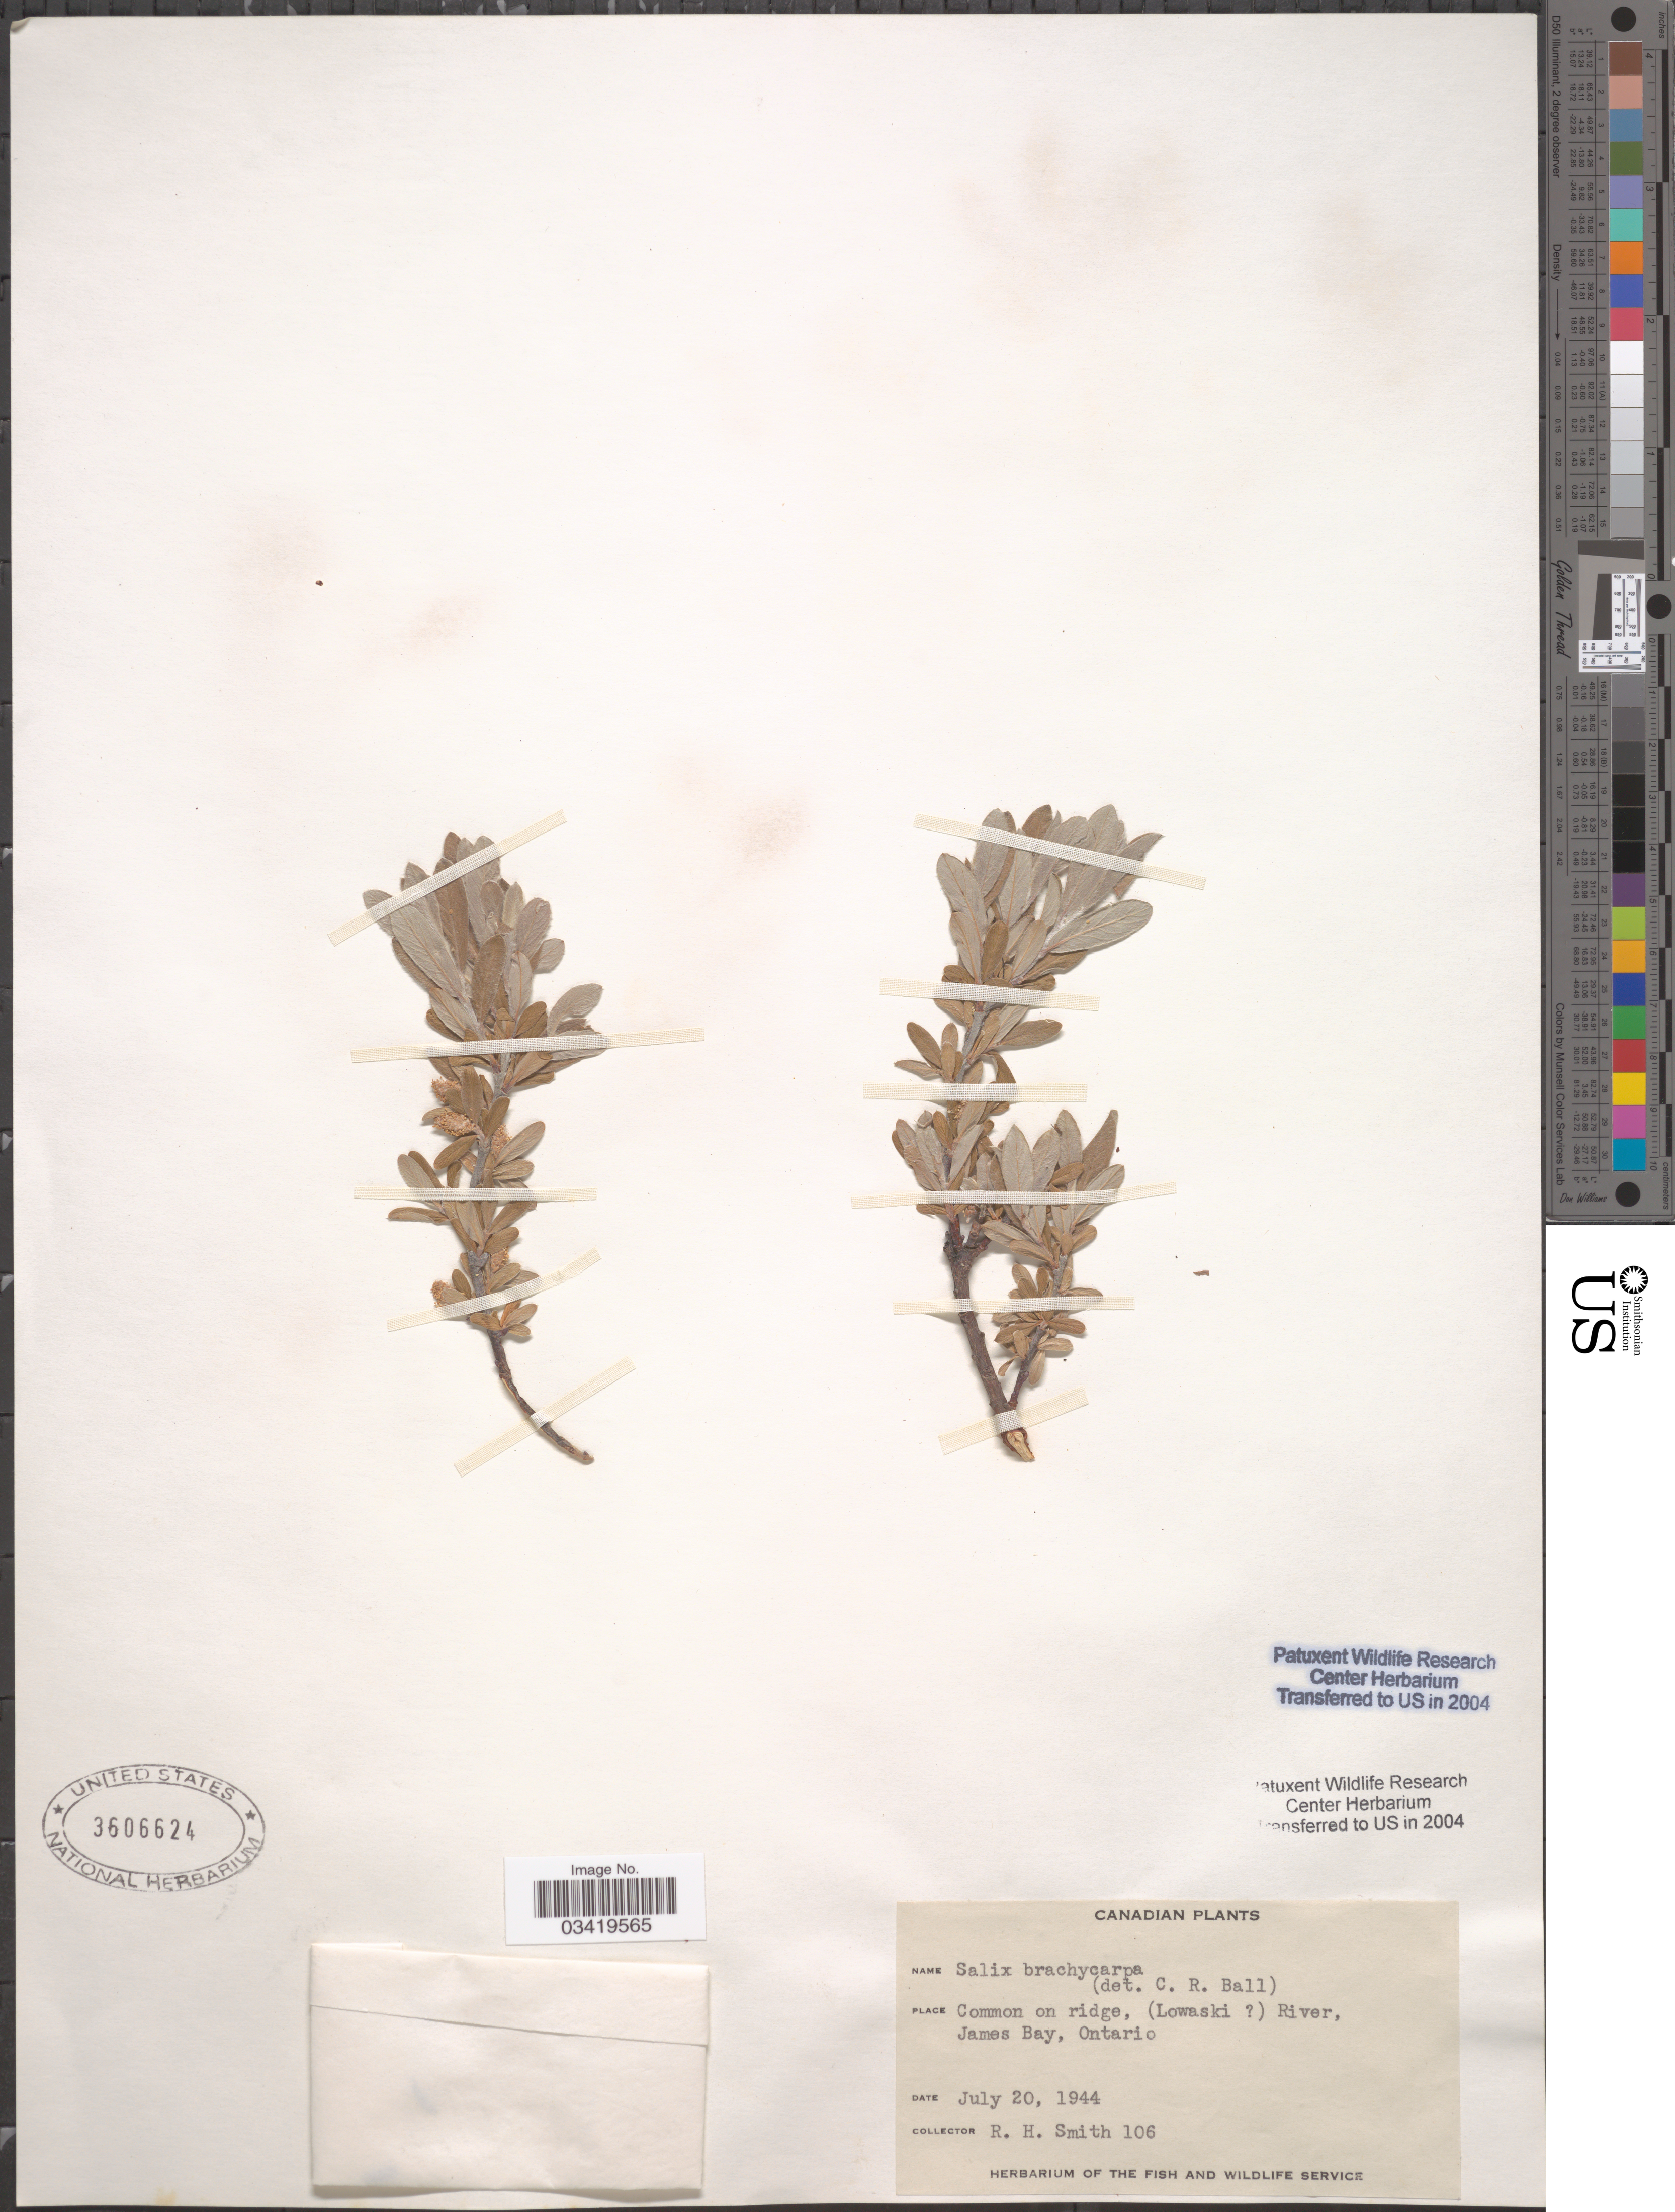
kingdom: Plantae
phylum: Tracheophyta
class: Magnoliopsida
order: Malpighiales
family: Salicaceae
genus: Salix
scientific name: Salix brachycarpa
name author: Nutt.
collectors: R. H. Smith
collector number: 106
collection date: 1944-07-20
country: Canada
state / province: Ontario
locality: On ridge, (Lowaski [unsure placement]) River, James Bay.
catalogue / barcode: US 3606624